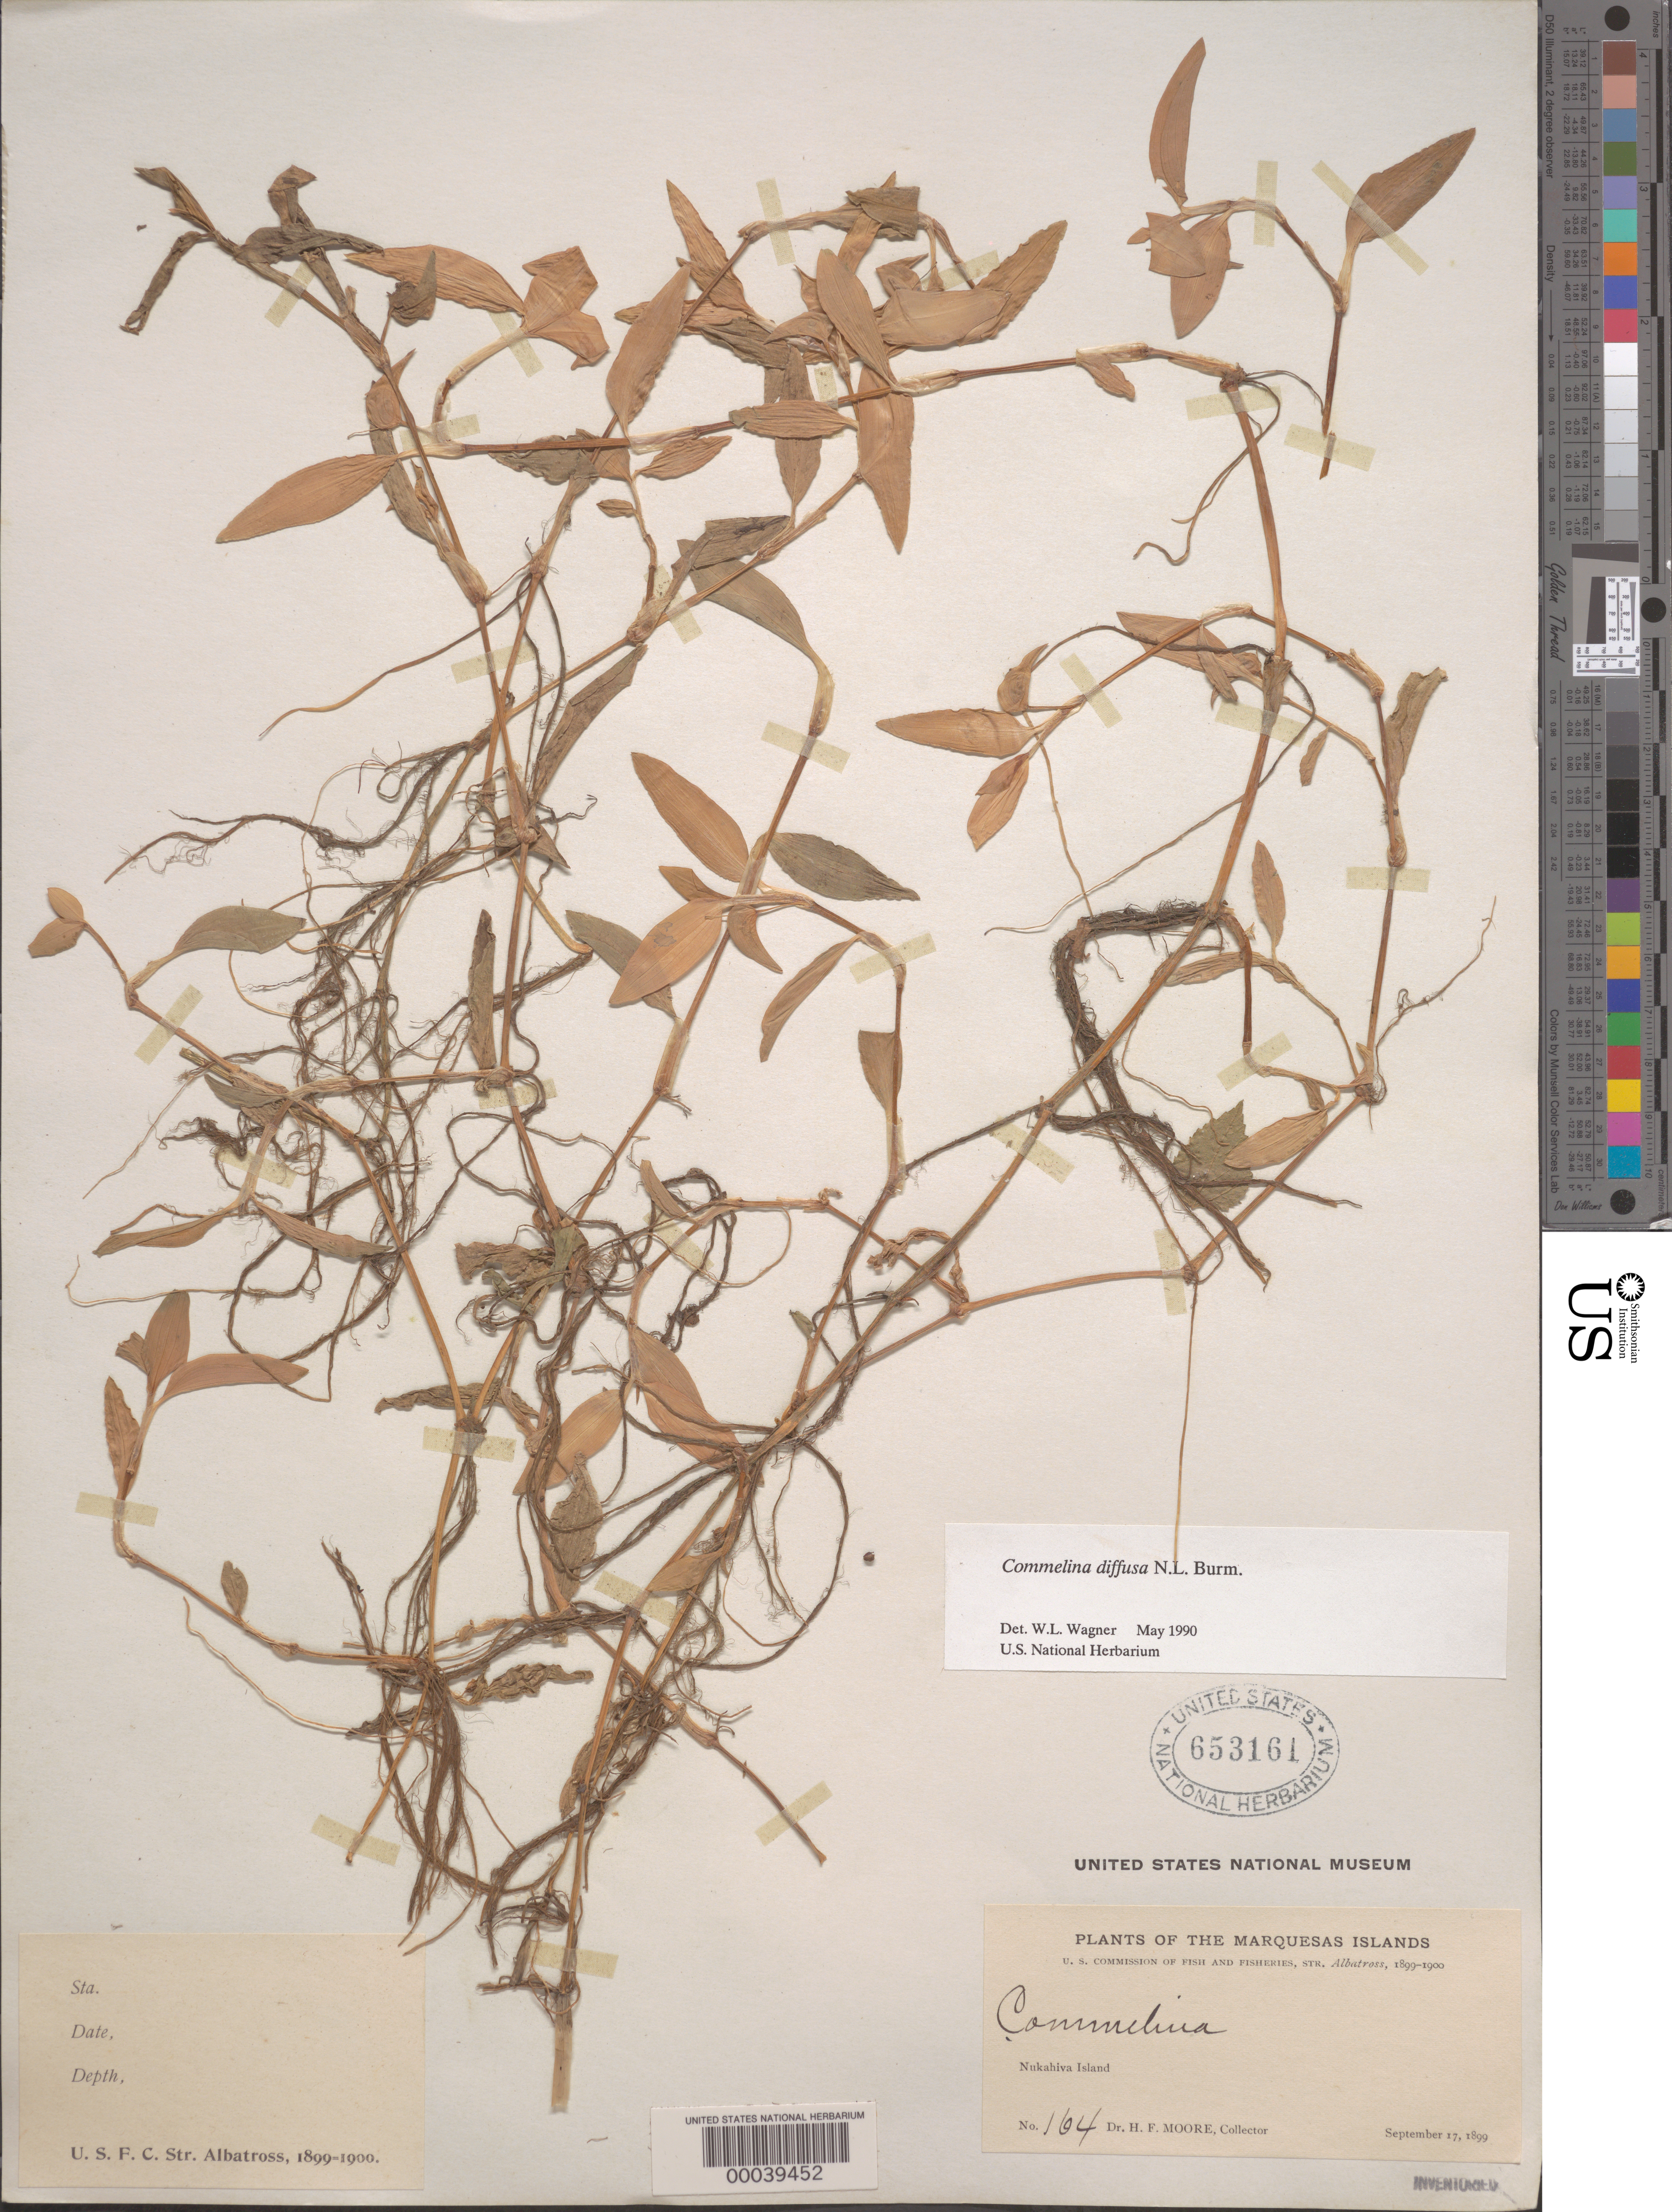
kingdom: Plantae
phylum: Tracheophyta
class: Liliopsida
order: Commelinales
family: Commelinaceae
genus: Commelina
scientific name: Commelina diffusa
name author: Burm. f.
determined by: Wagner, W. L., (BOT), Smithsonian Institution - National Museum of Natural History (UNITED STATES)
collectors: H. F. Moore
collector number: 164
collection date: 1899-09-17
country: French Polynesia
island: Nuku Hiva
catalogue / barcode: US 653161